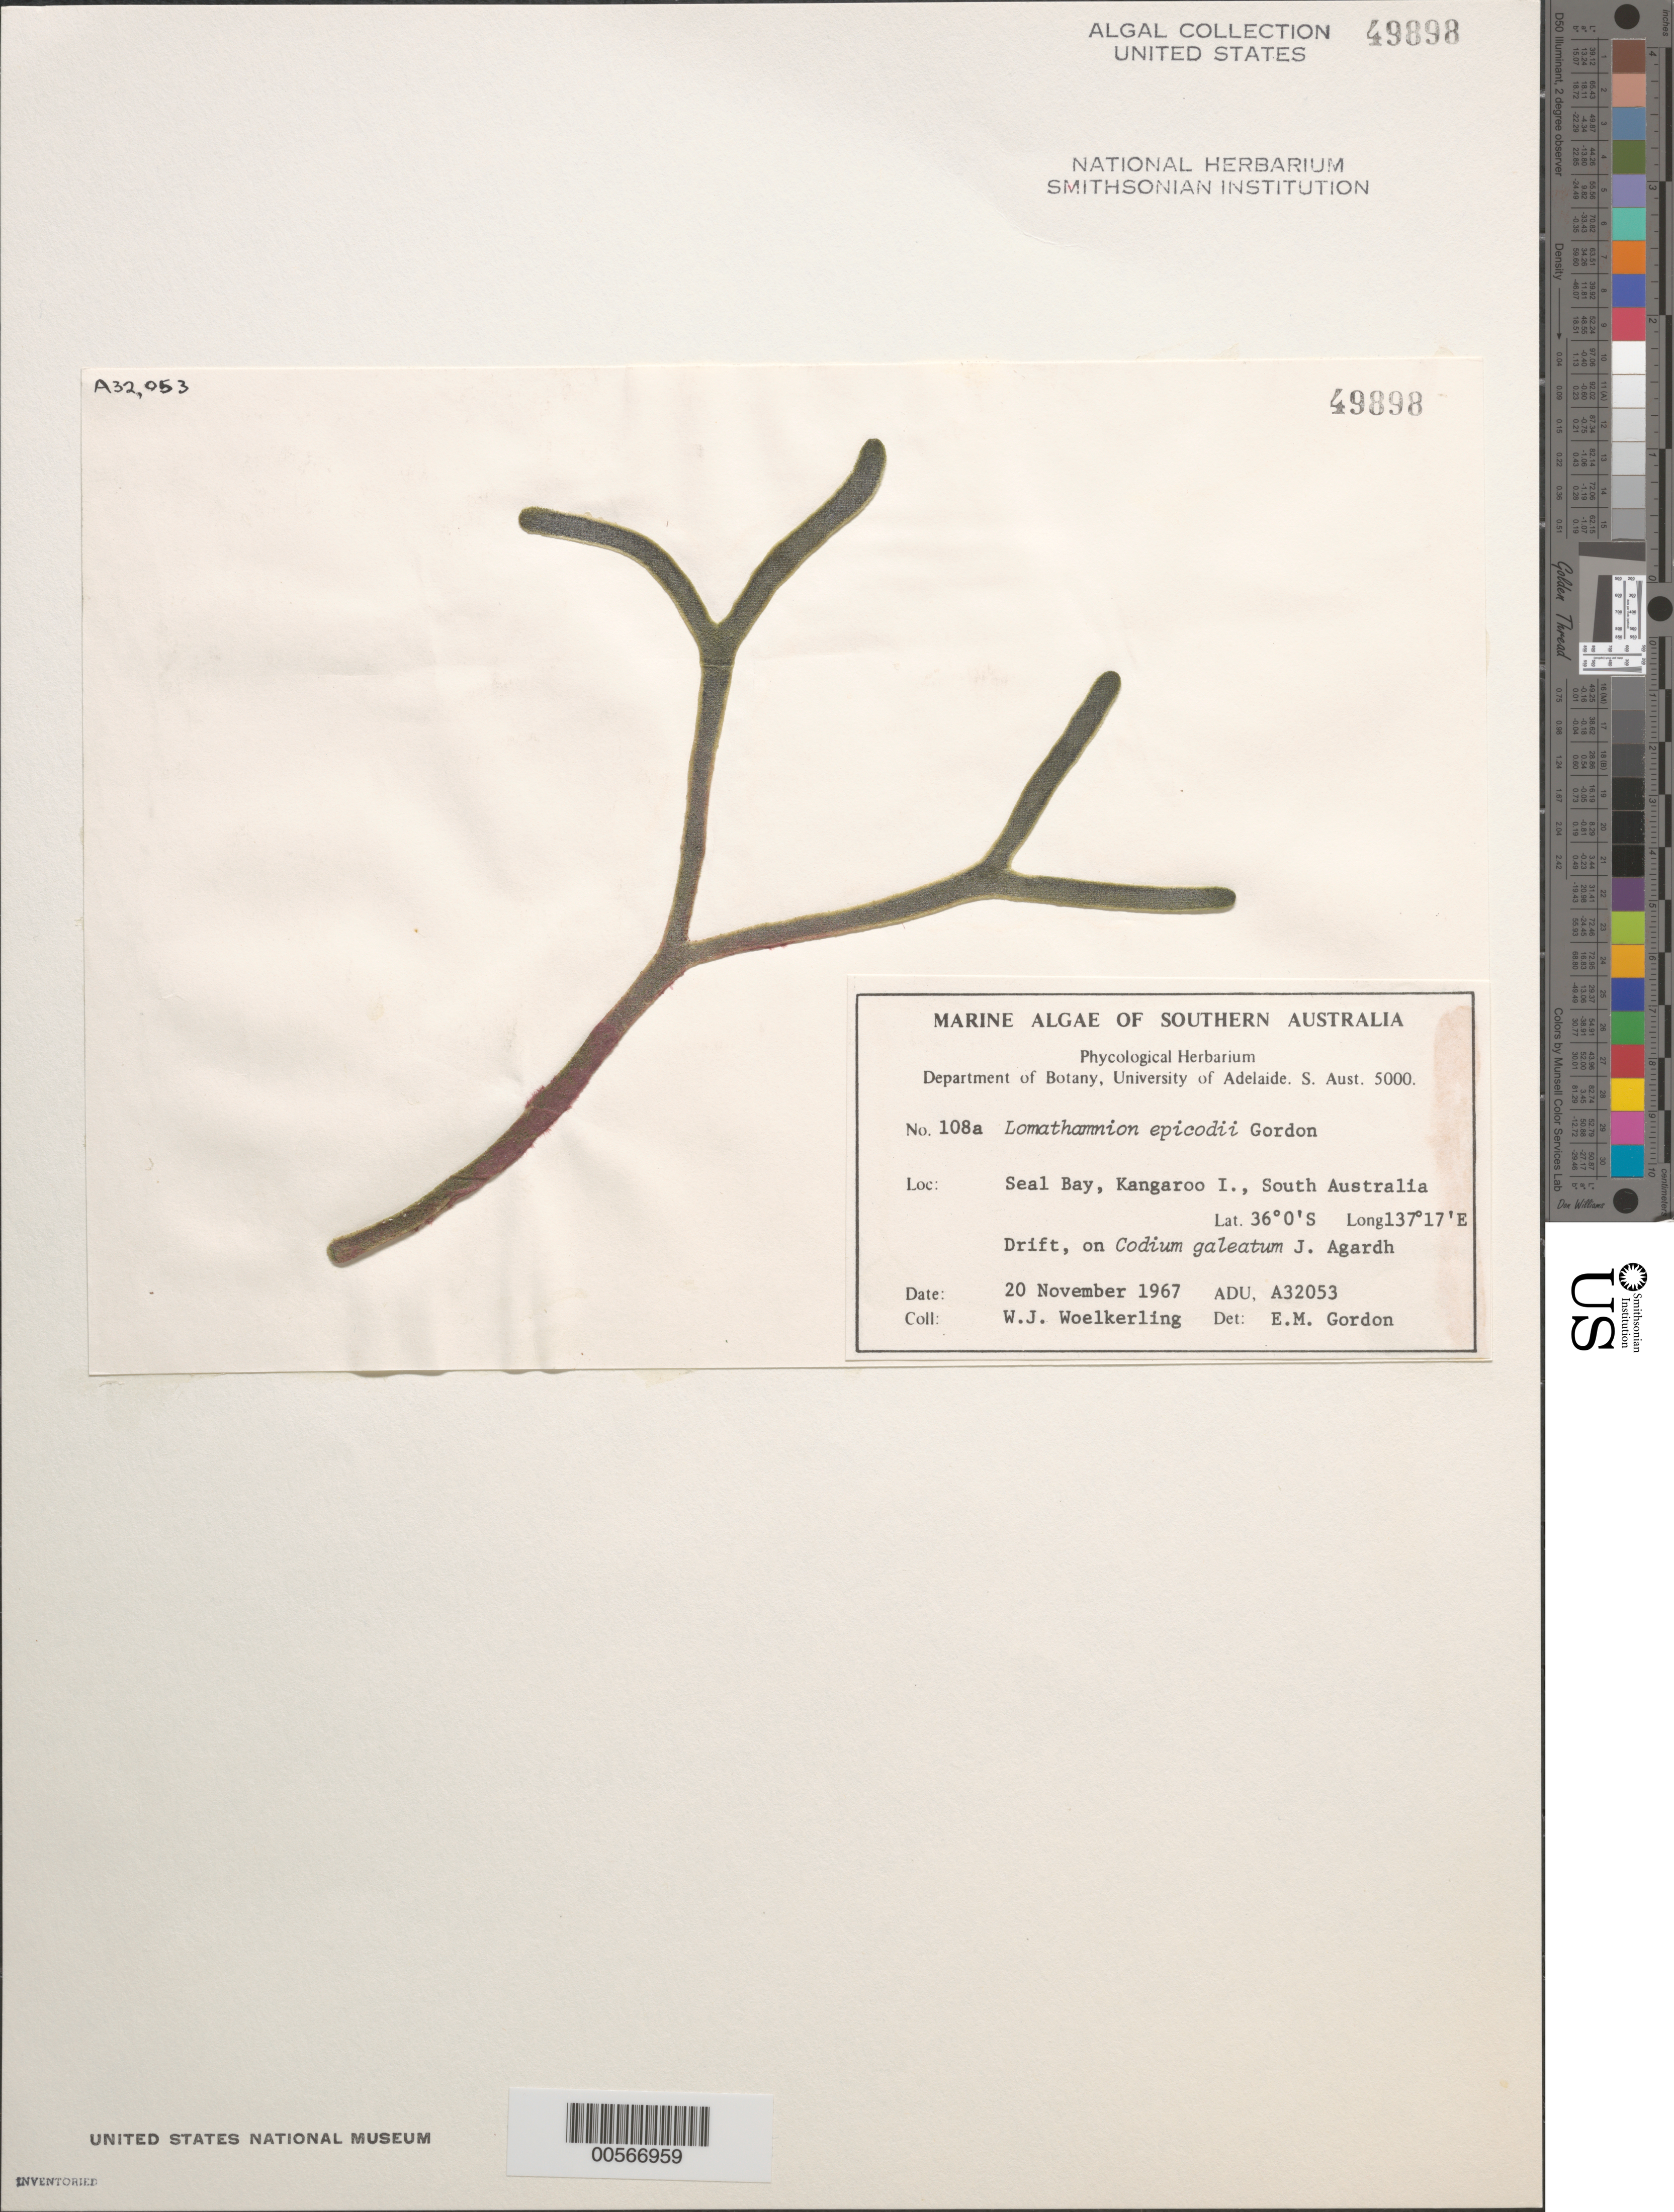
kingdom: Plantae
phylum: Rhodophyta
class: Florideophyceae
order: Ceramiales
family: Wrangeliaceae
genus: Lomathamnion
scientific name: Lomathamnion epicodii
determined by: Gordon-Mills, E. M.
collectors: W. Woelkerling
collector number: ADU A32053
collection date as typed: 20 Nov 1967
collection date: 1967-11-20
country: Australia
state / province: South Australia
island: Kangaroo Island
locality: Seal Bay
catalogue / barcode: US 49898